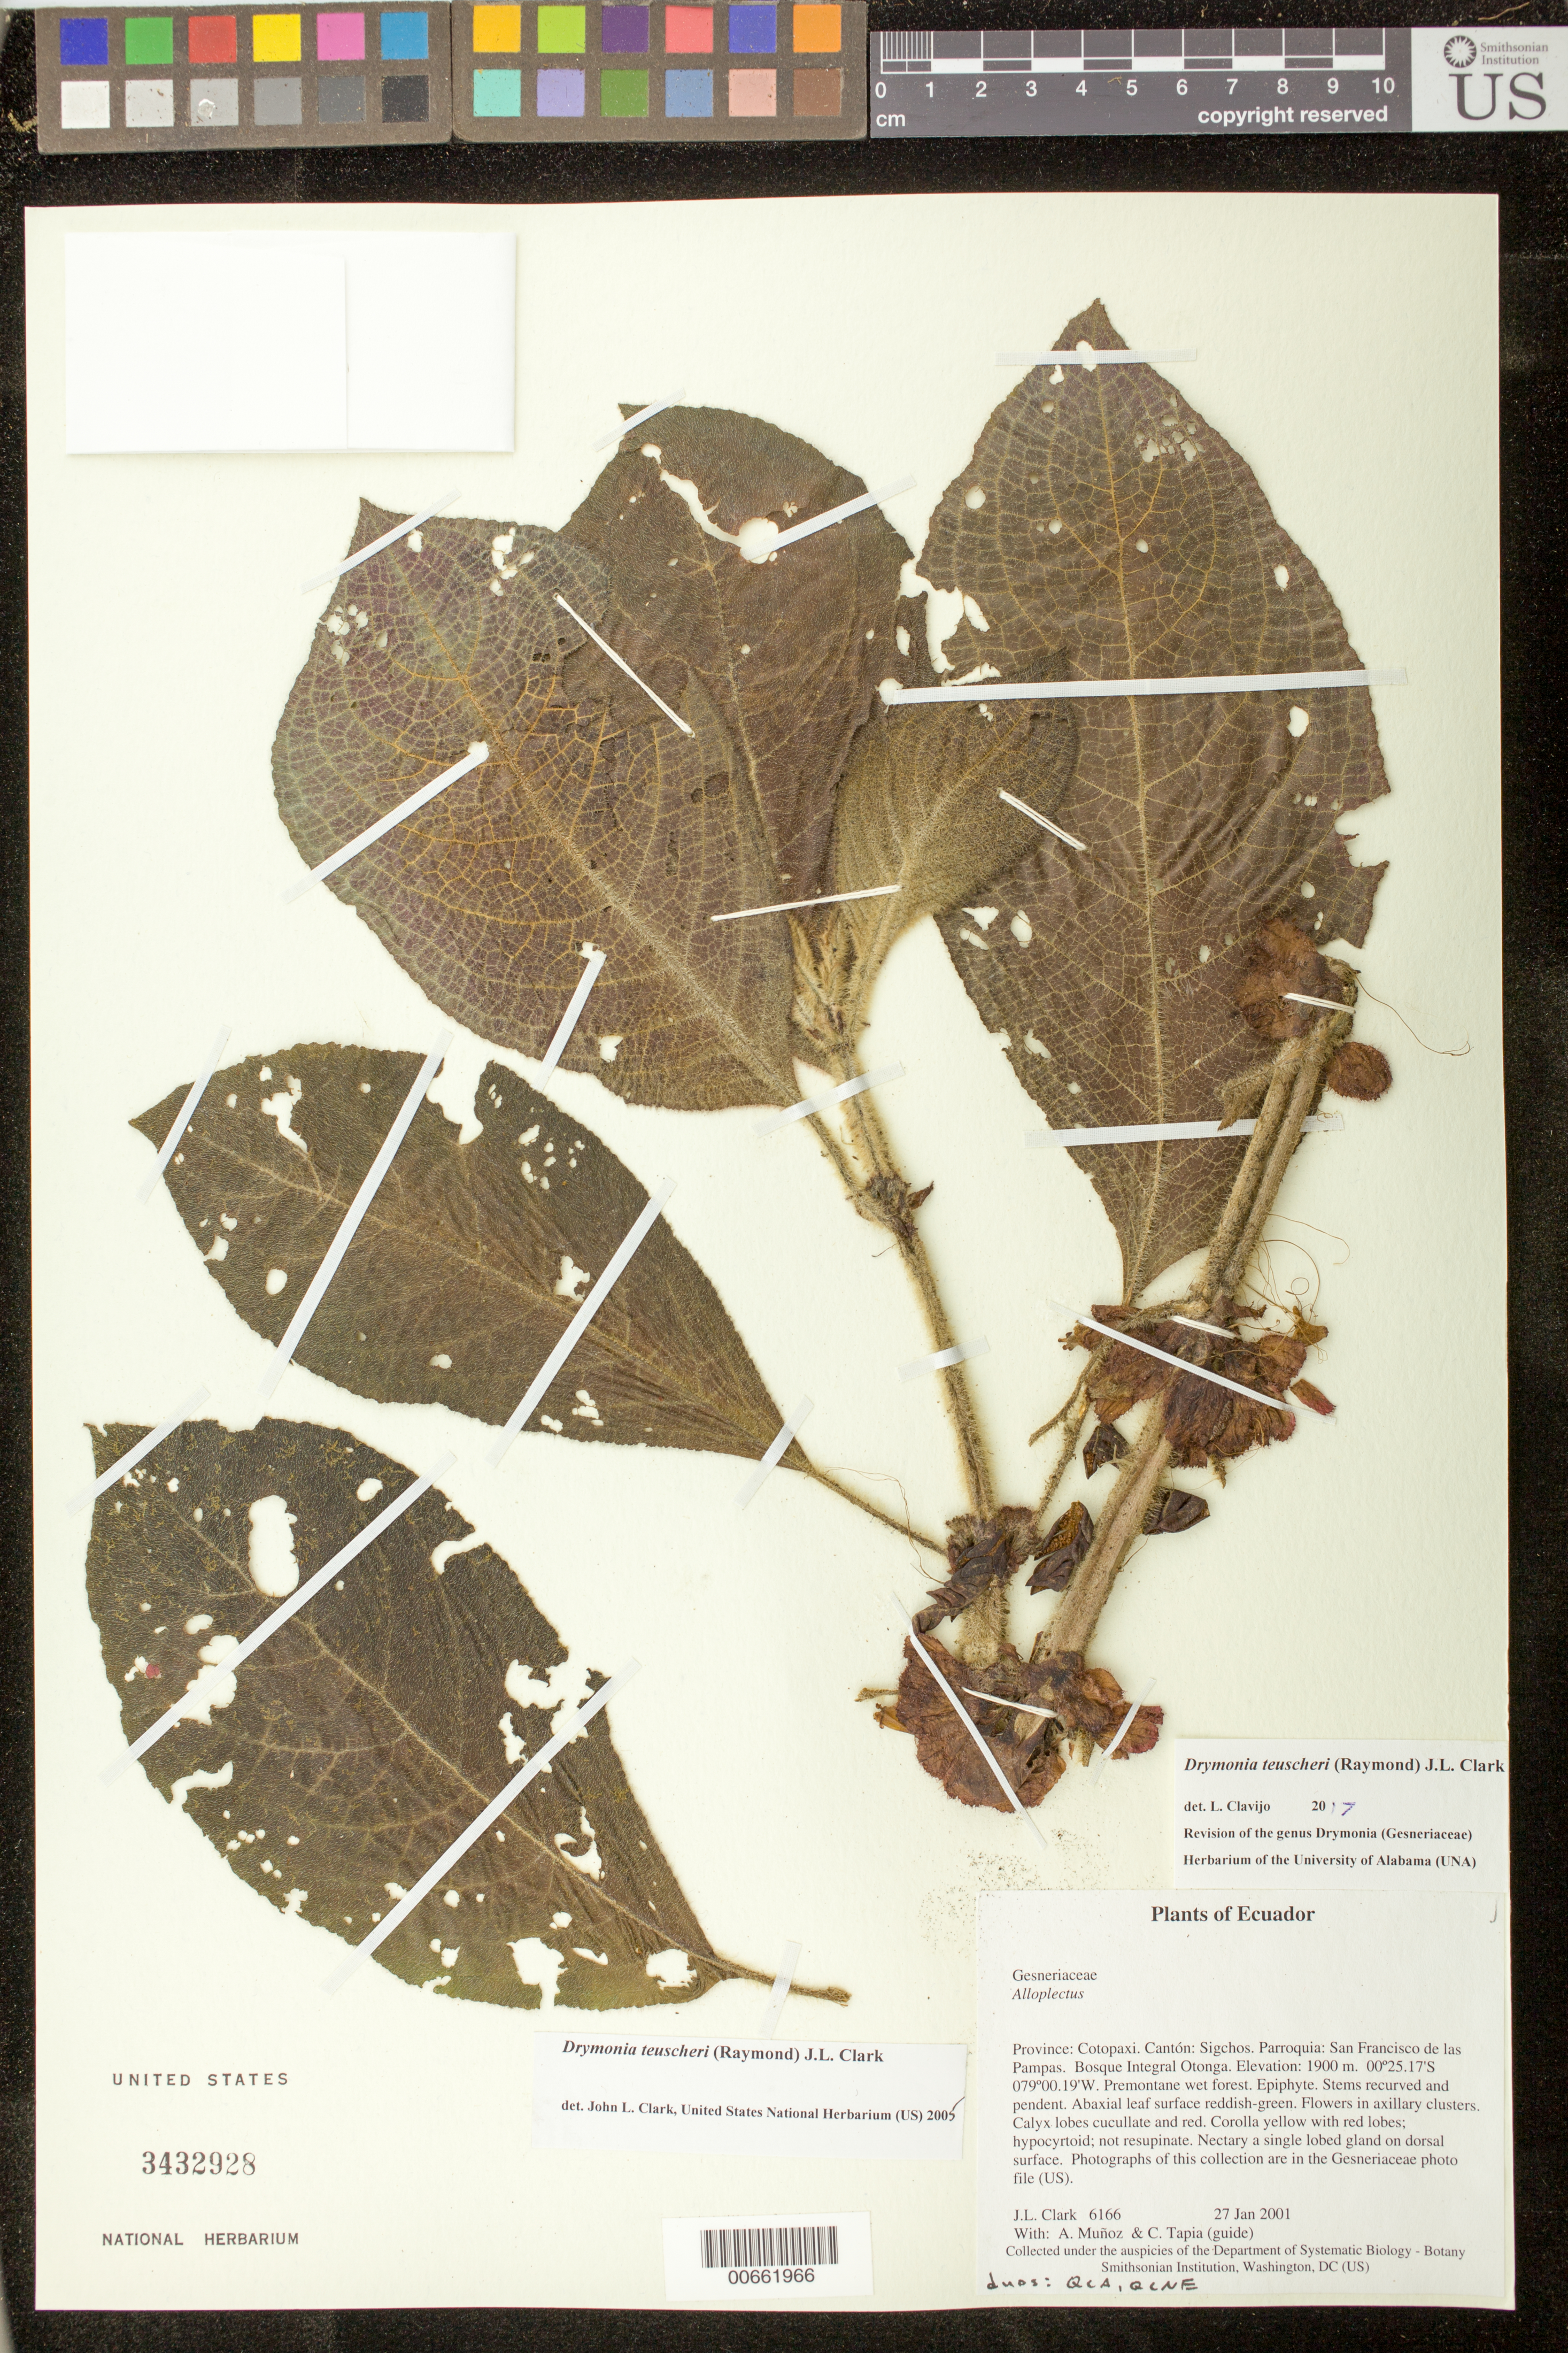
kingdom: Plantae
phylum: Tracheophyta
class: Magnoliopsida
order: Lamiales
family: Gesneriaceae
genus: Drymonia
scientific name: Drymonia sp.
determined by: Clark, J. L., (SEL), The Marie Selby Botanical Garden (UNITED STATES)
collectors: J. L. Clark, A. Muñoz & C. Tapia (guide)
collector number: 6166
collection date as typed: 27 Jan 2001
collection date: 2001-01-27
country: Ecuador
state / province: Cotopaxi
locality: Cantón: Sigchos. Parroquia: San Francisco de las Pampas. Bosque Integral Otonga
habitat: Premontane wet forest.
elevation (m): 1900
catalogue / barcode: US 3432928